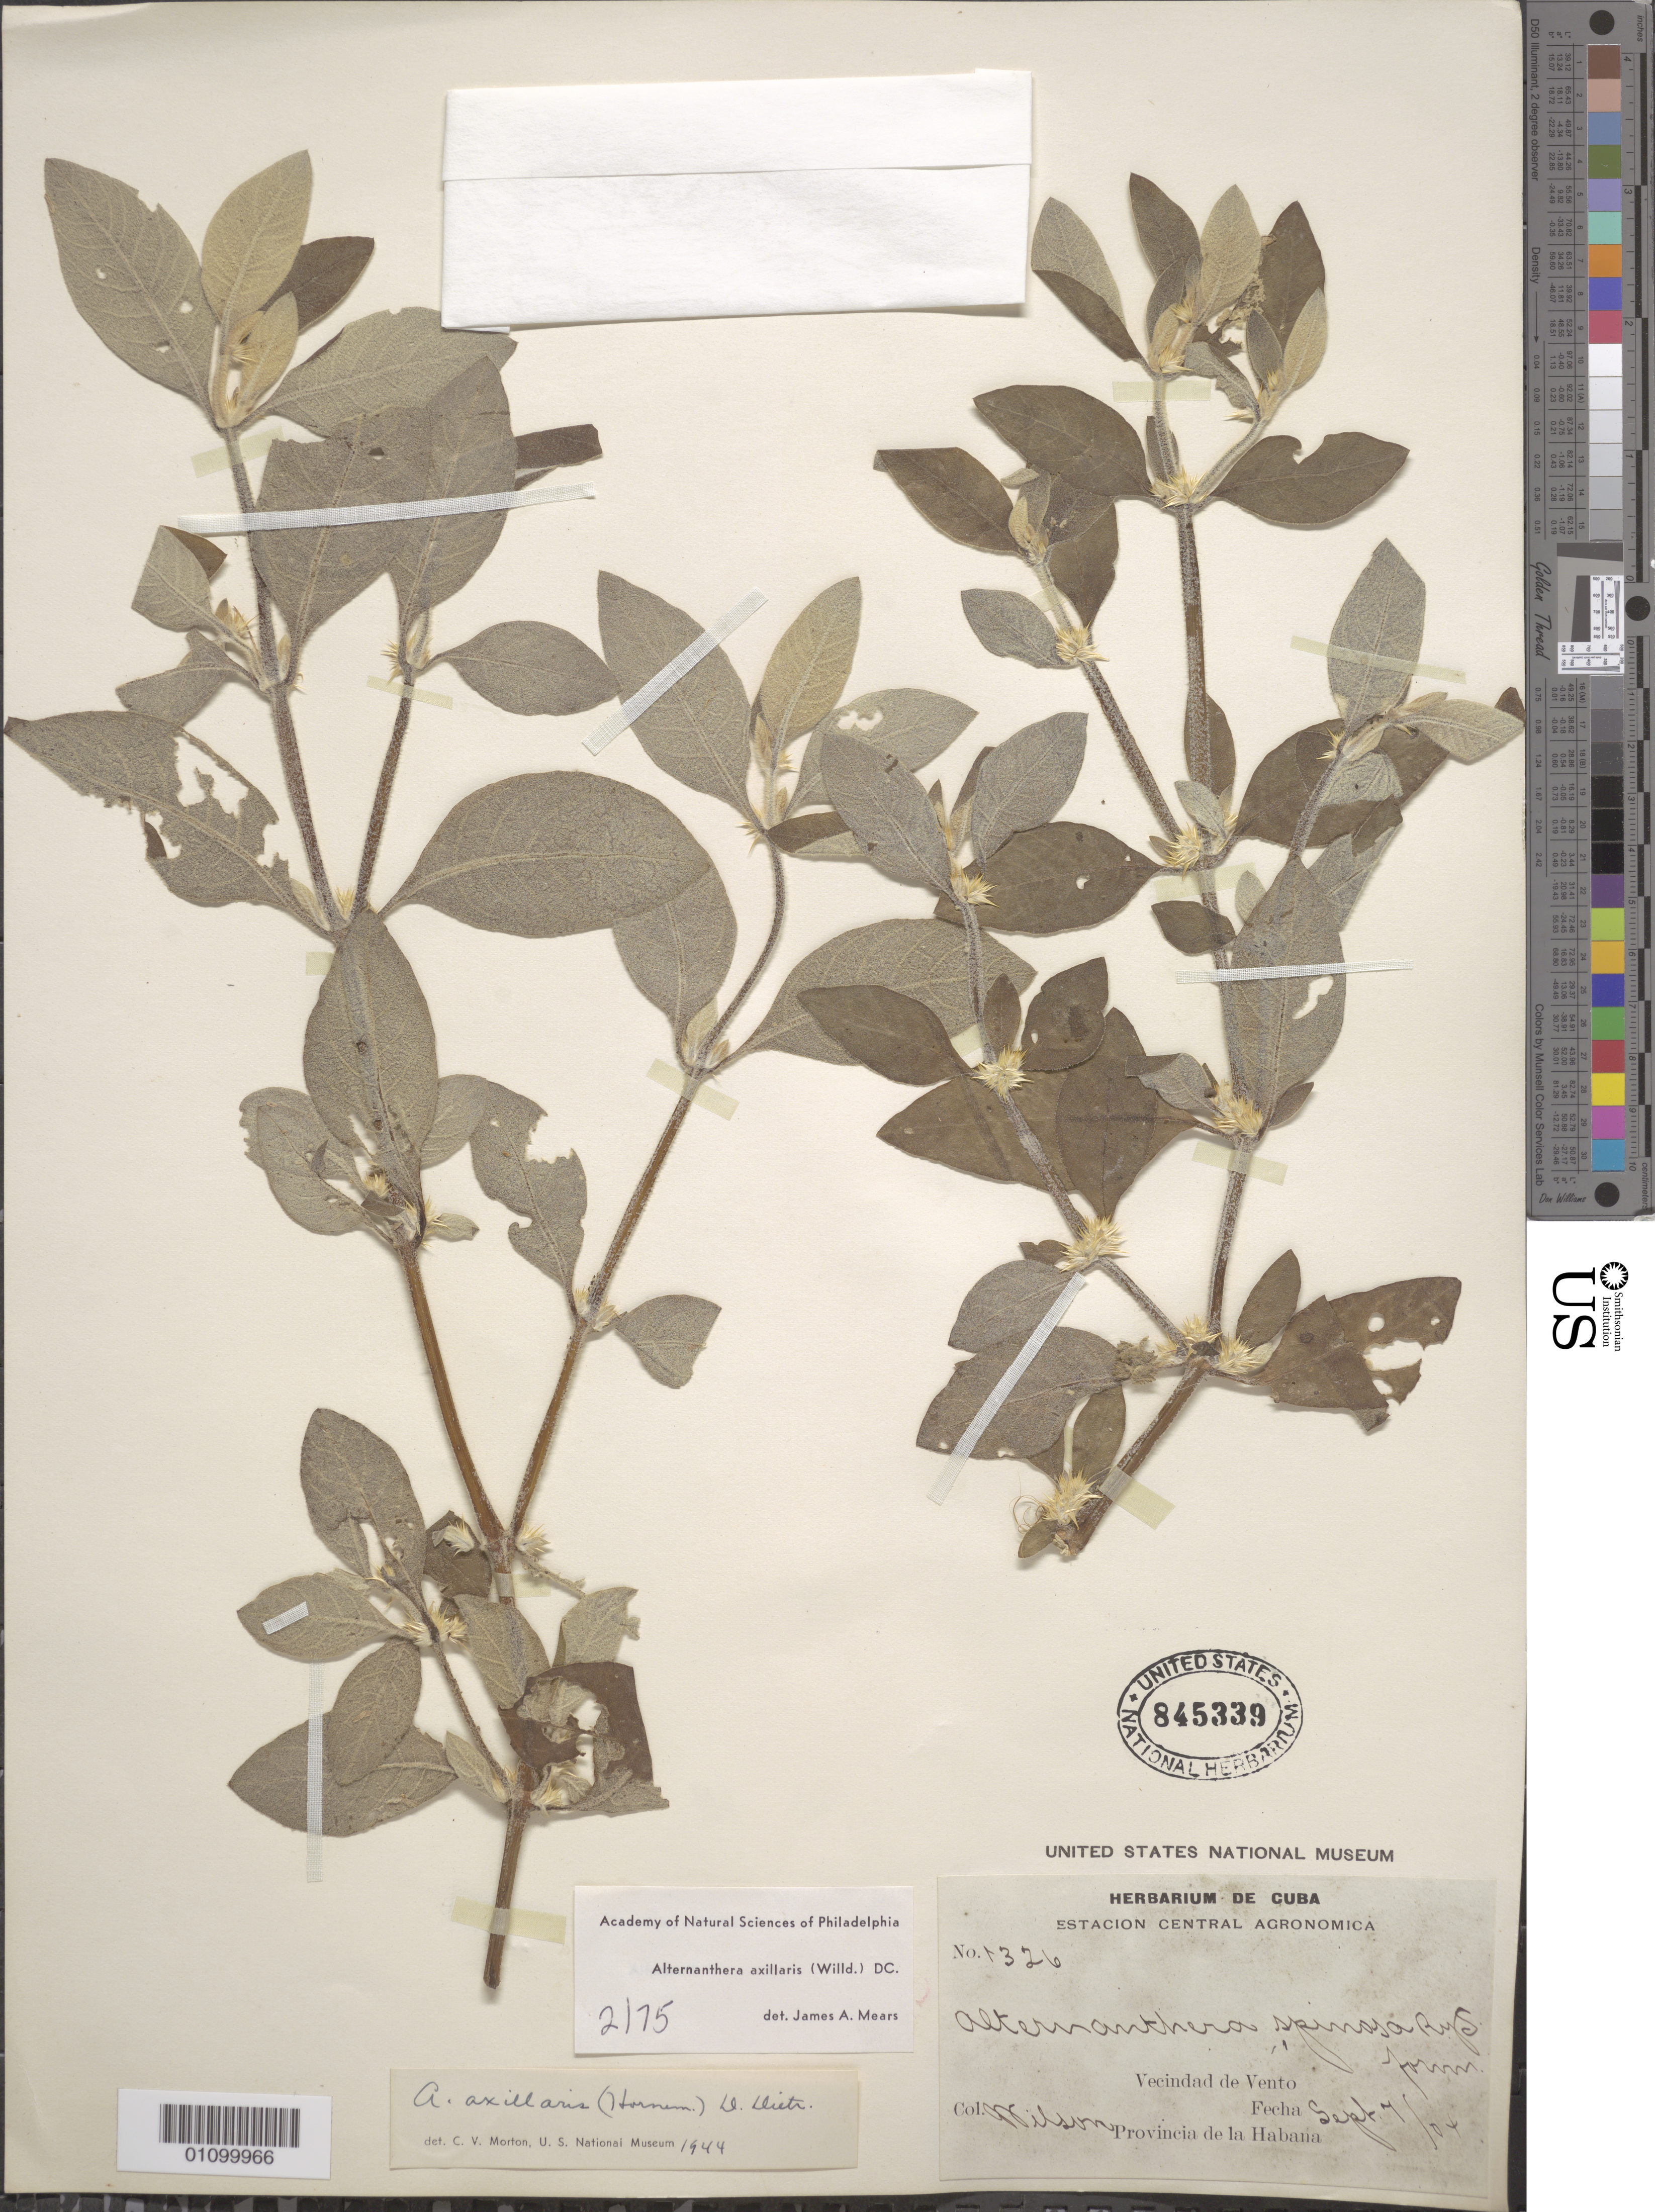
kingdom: Plantae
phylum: Tracheophyta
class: Magnoliopsida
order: Caryophyllales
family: Amaranthaceae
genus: Alternanthera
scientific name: Alternanthera axillaris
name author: (Hornem. ex Willd.) D. Dietr.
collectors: -- Wilson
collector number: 1326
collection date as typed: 07 Sep 1904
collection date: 1904-09-07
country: Cuba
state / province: La Habana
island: Cuba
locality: Vecindad de vento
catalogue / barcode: US 845339